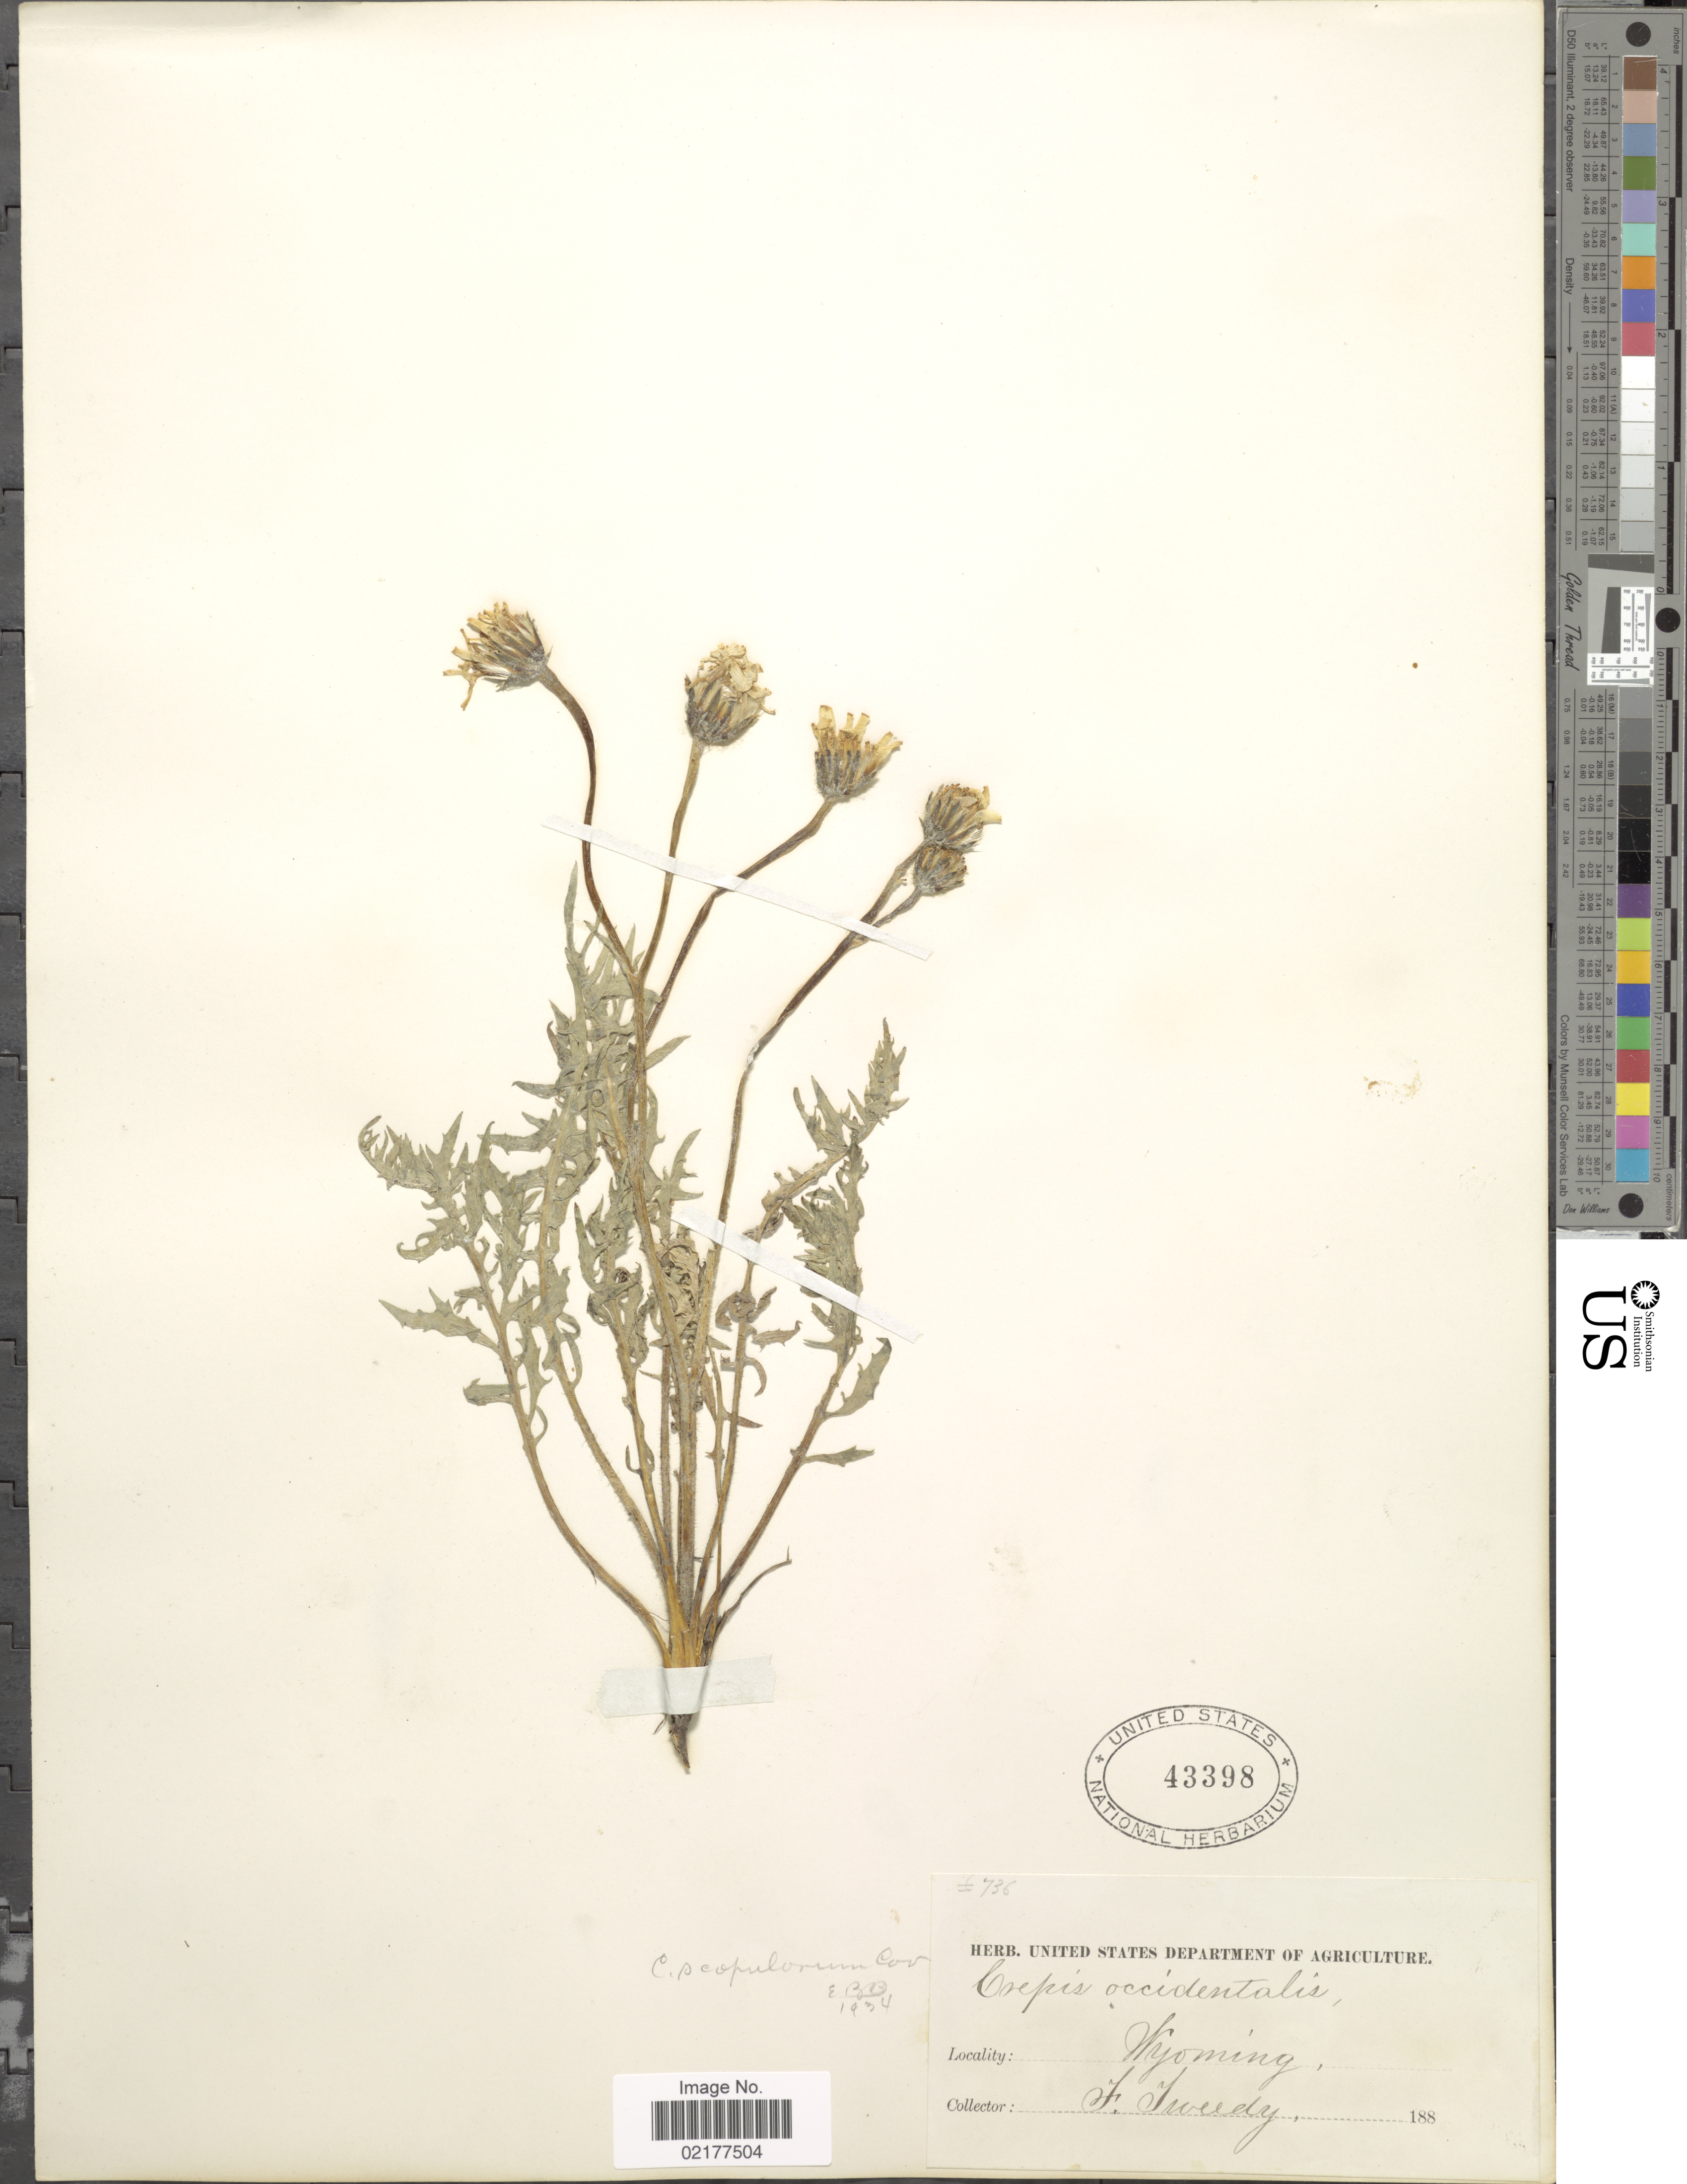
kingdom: Plantae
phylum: Tracheophyta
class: Magnoliopsida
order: Asterales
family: Asteraceae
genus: Crepis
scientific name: Crepis modocensis subsp. modocensis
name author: Greene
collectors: F. Tweedy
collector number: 736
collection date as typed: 188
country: United States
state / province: Wyoming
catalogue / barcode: US 43398